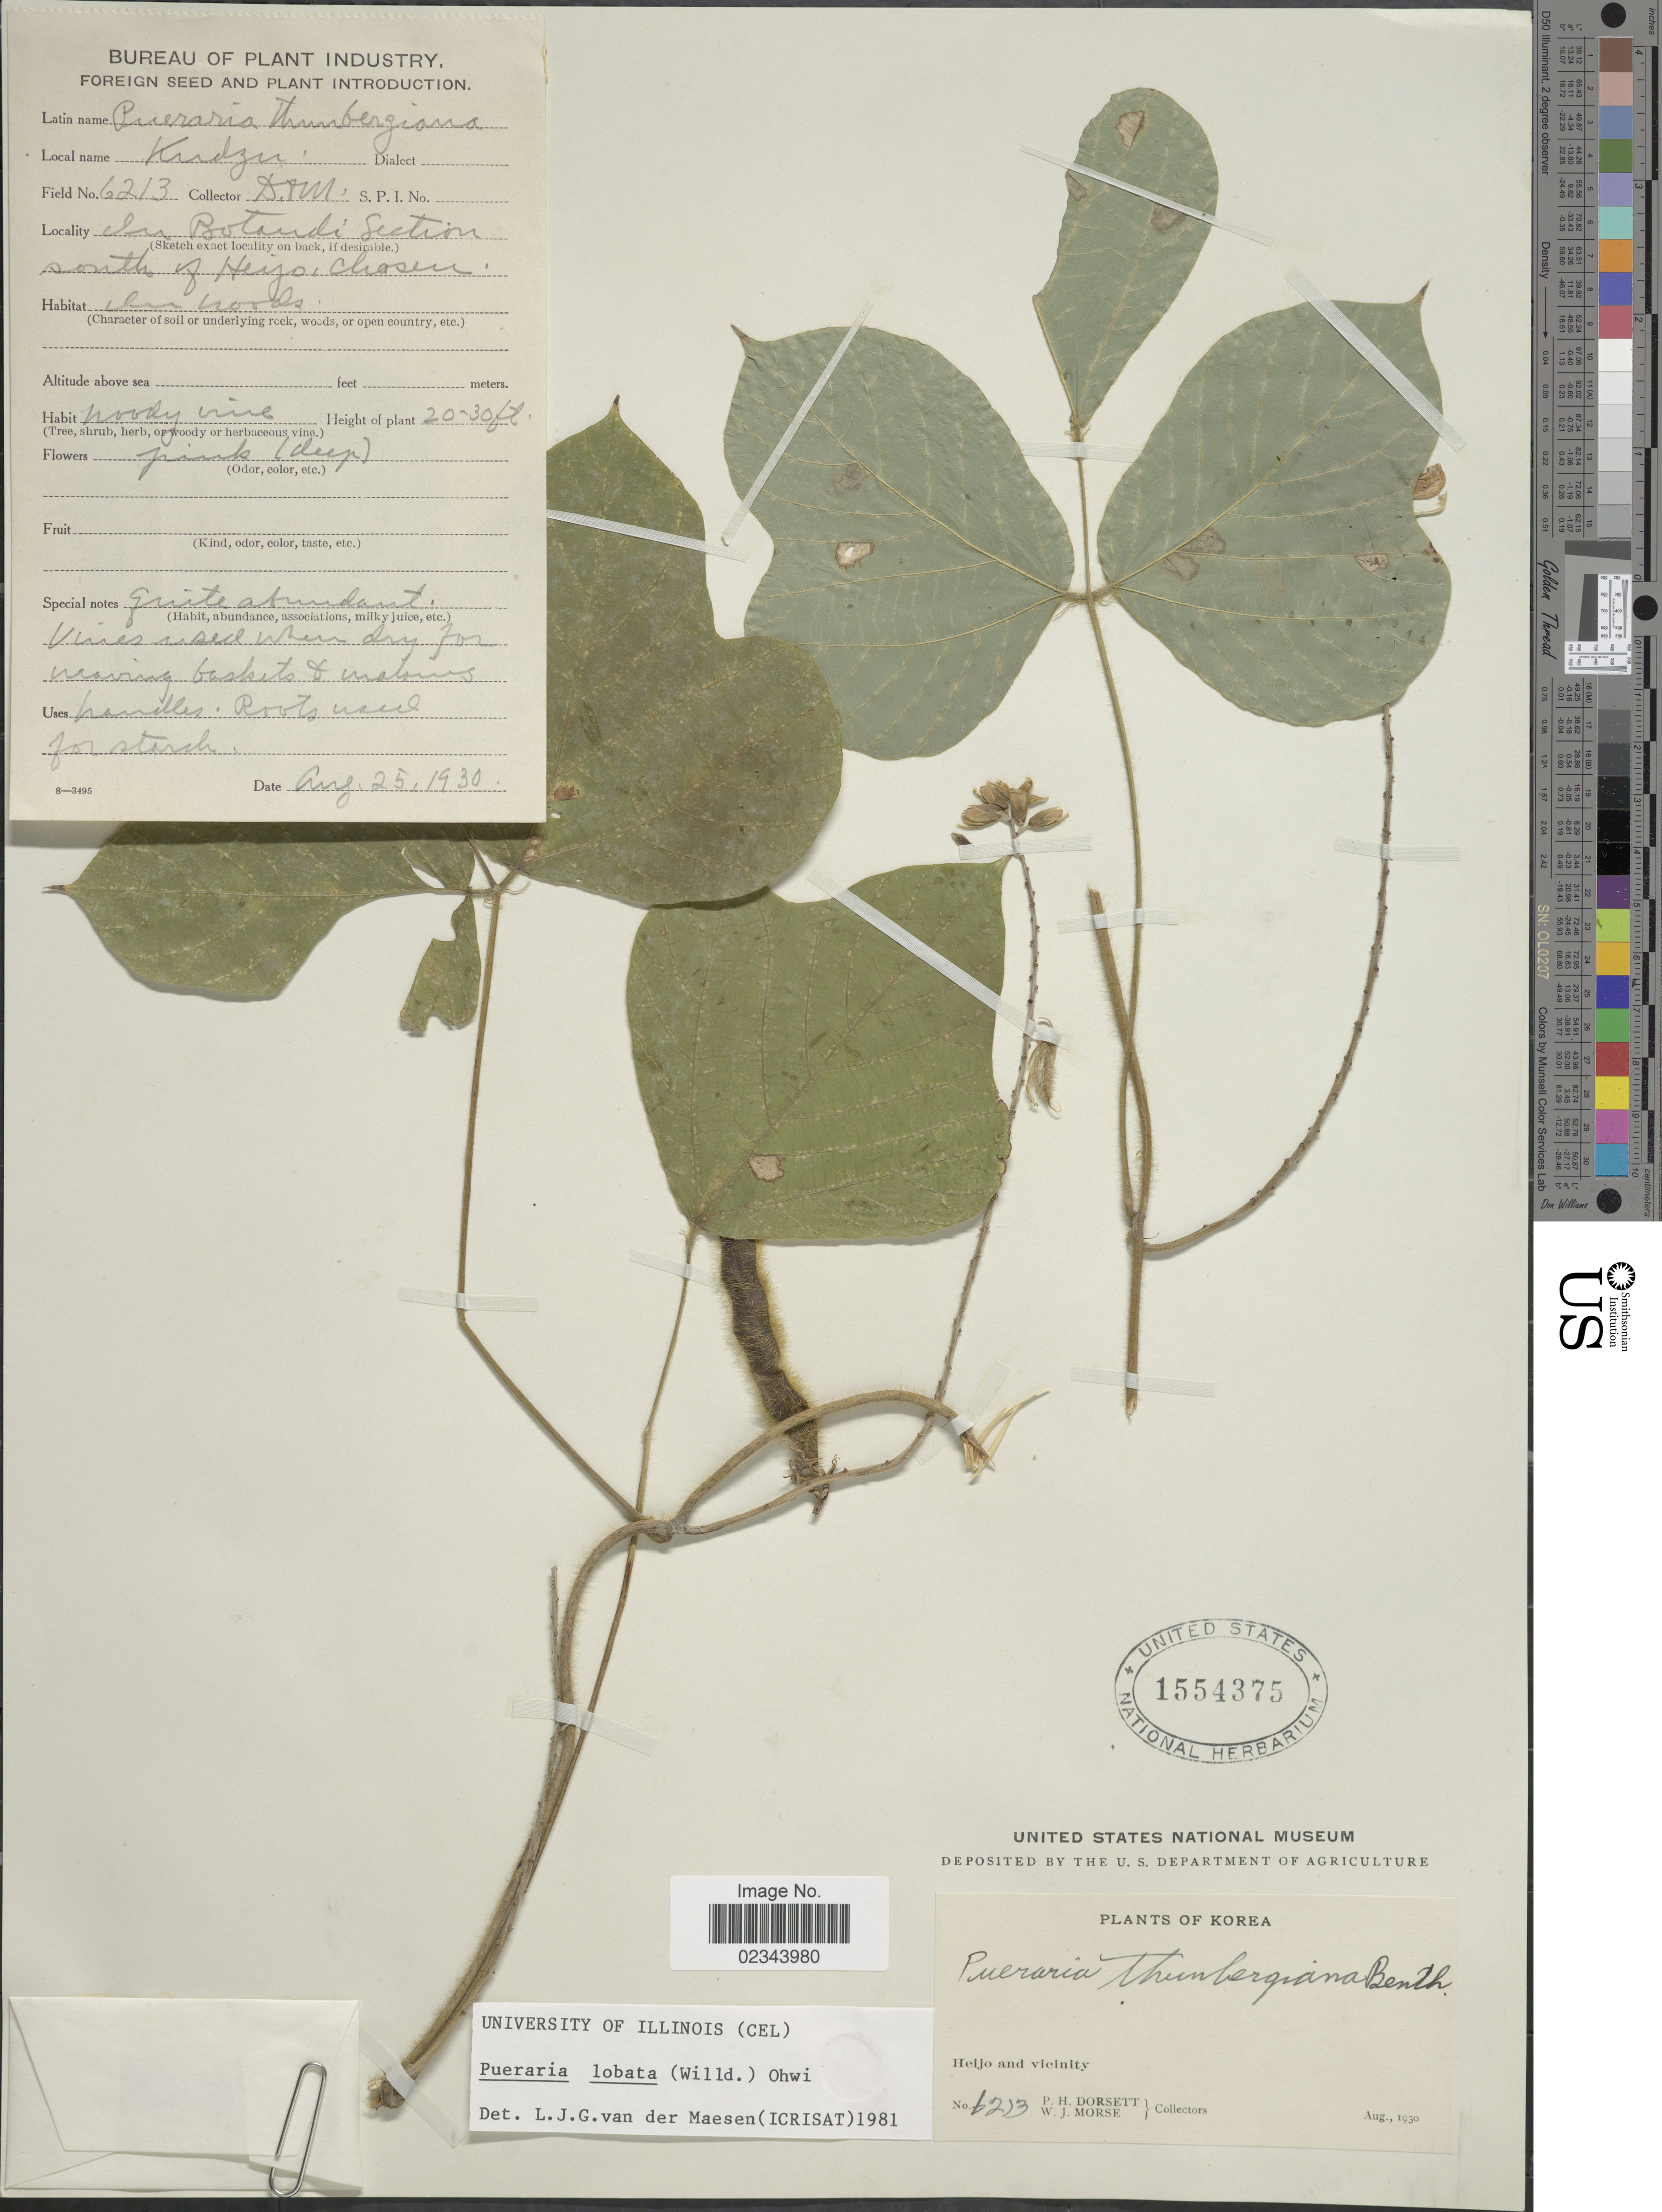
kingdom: Plantae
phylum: Tracheophyta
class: Magnoliopsida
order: Fabales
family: Fabaceae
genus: Pueraria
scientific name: Pueraria lobata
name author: (Willd.) Ohwi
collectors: P. H. Dorsett & W. J. Morse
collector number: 6213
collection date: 1930-08-25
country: North Korea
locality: Heijo and vicinity. In Botanical Section south of Heijo chosen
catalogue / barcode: US 1554375